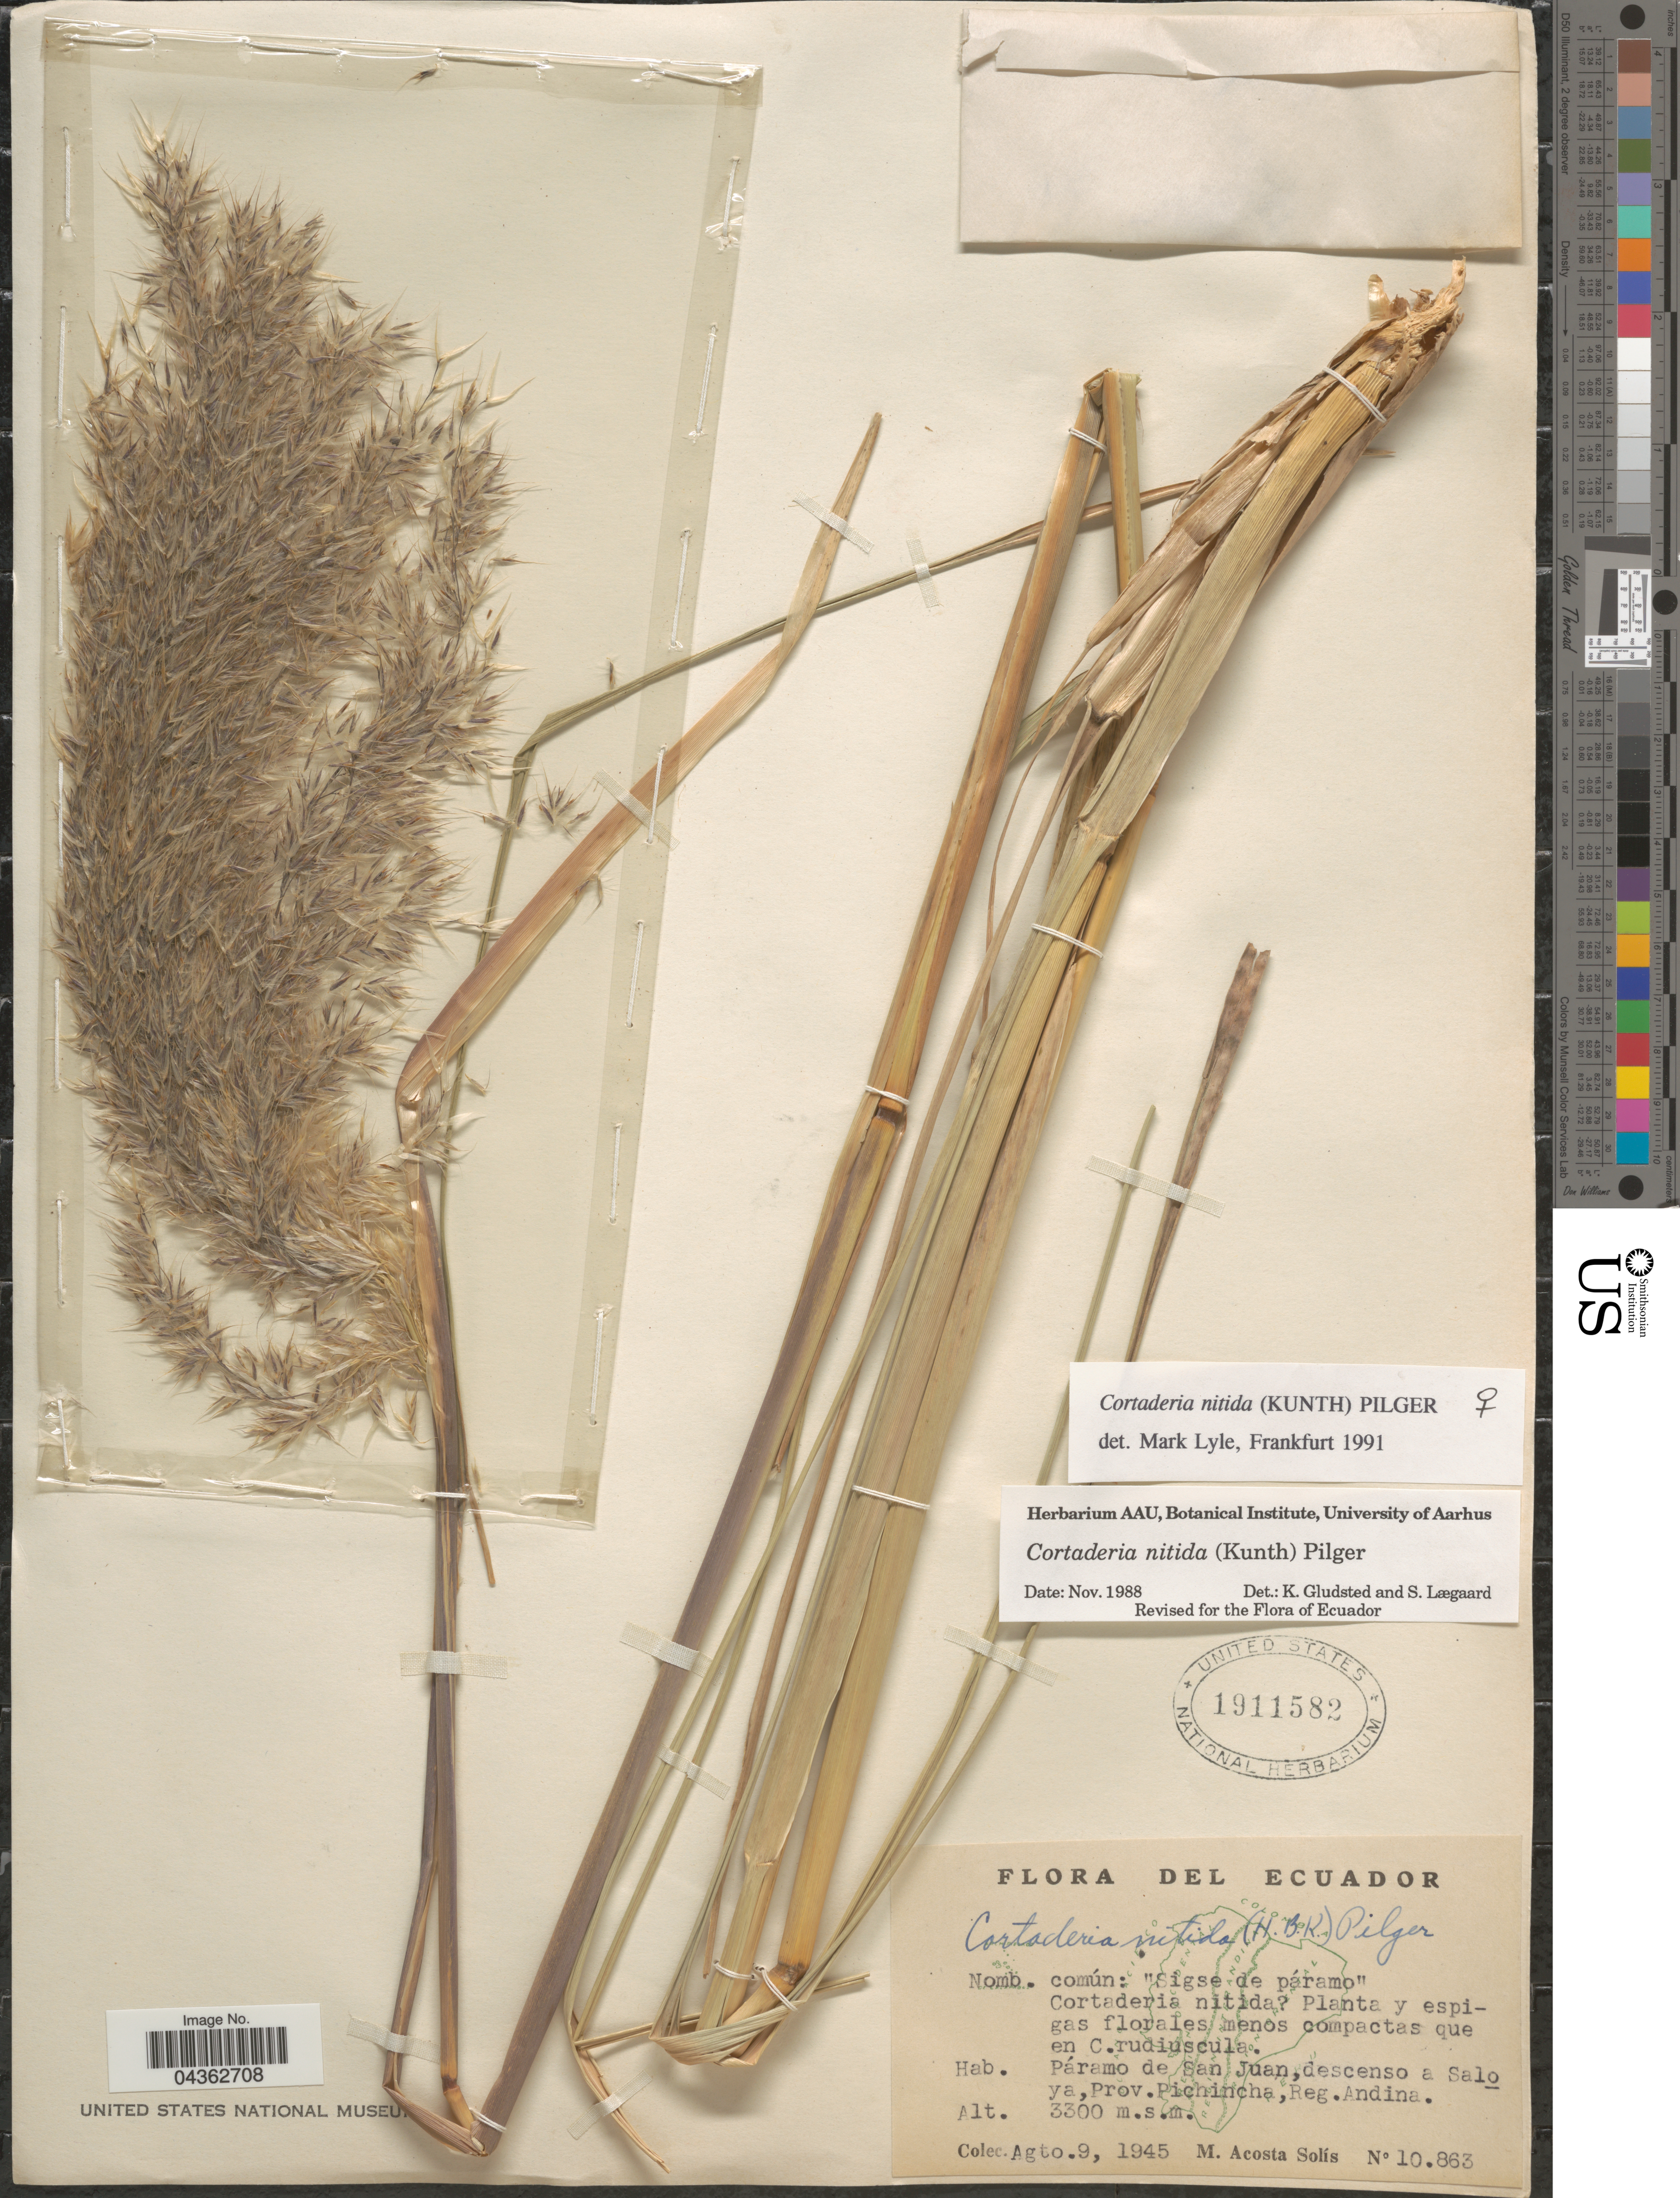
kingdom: Plantae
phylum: Tracheophyta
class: Liliopsida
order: Poales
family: Poaceae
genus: Cortaderia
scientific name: Cortaderia nitida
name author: (Kunth) Pilg.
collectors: M. Acosta Solis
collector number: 10863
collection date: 1945-08-09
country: Ecuador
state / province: Pichincha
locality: Páramo de San Juan, descenso a Saloya, Reg. Andina.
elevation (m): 3300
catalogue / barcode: US 1911582